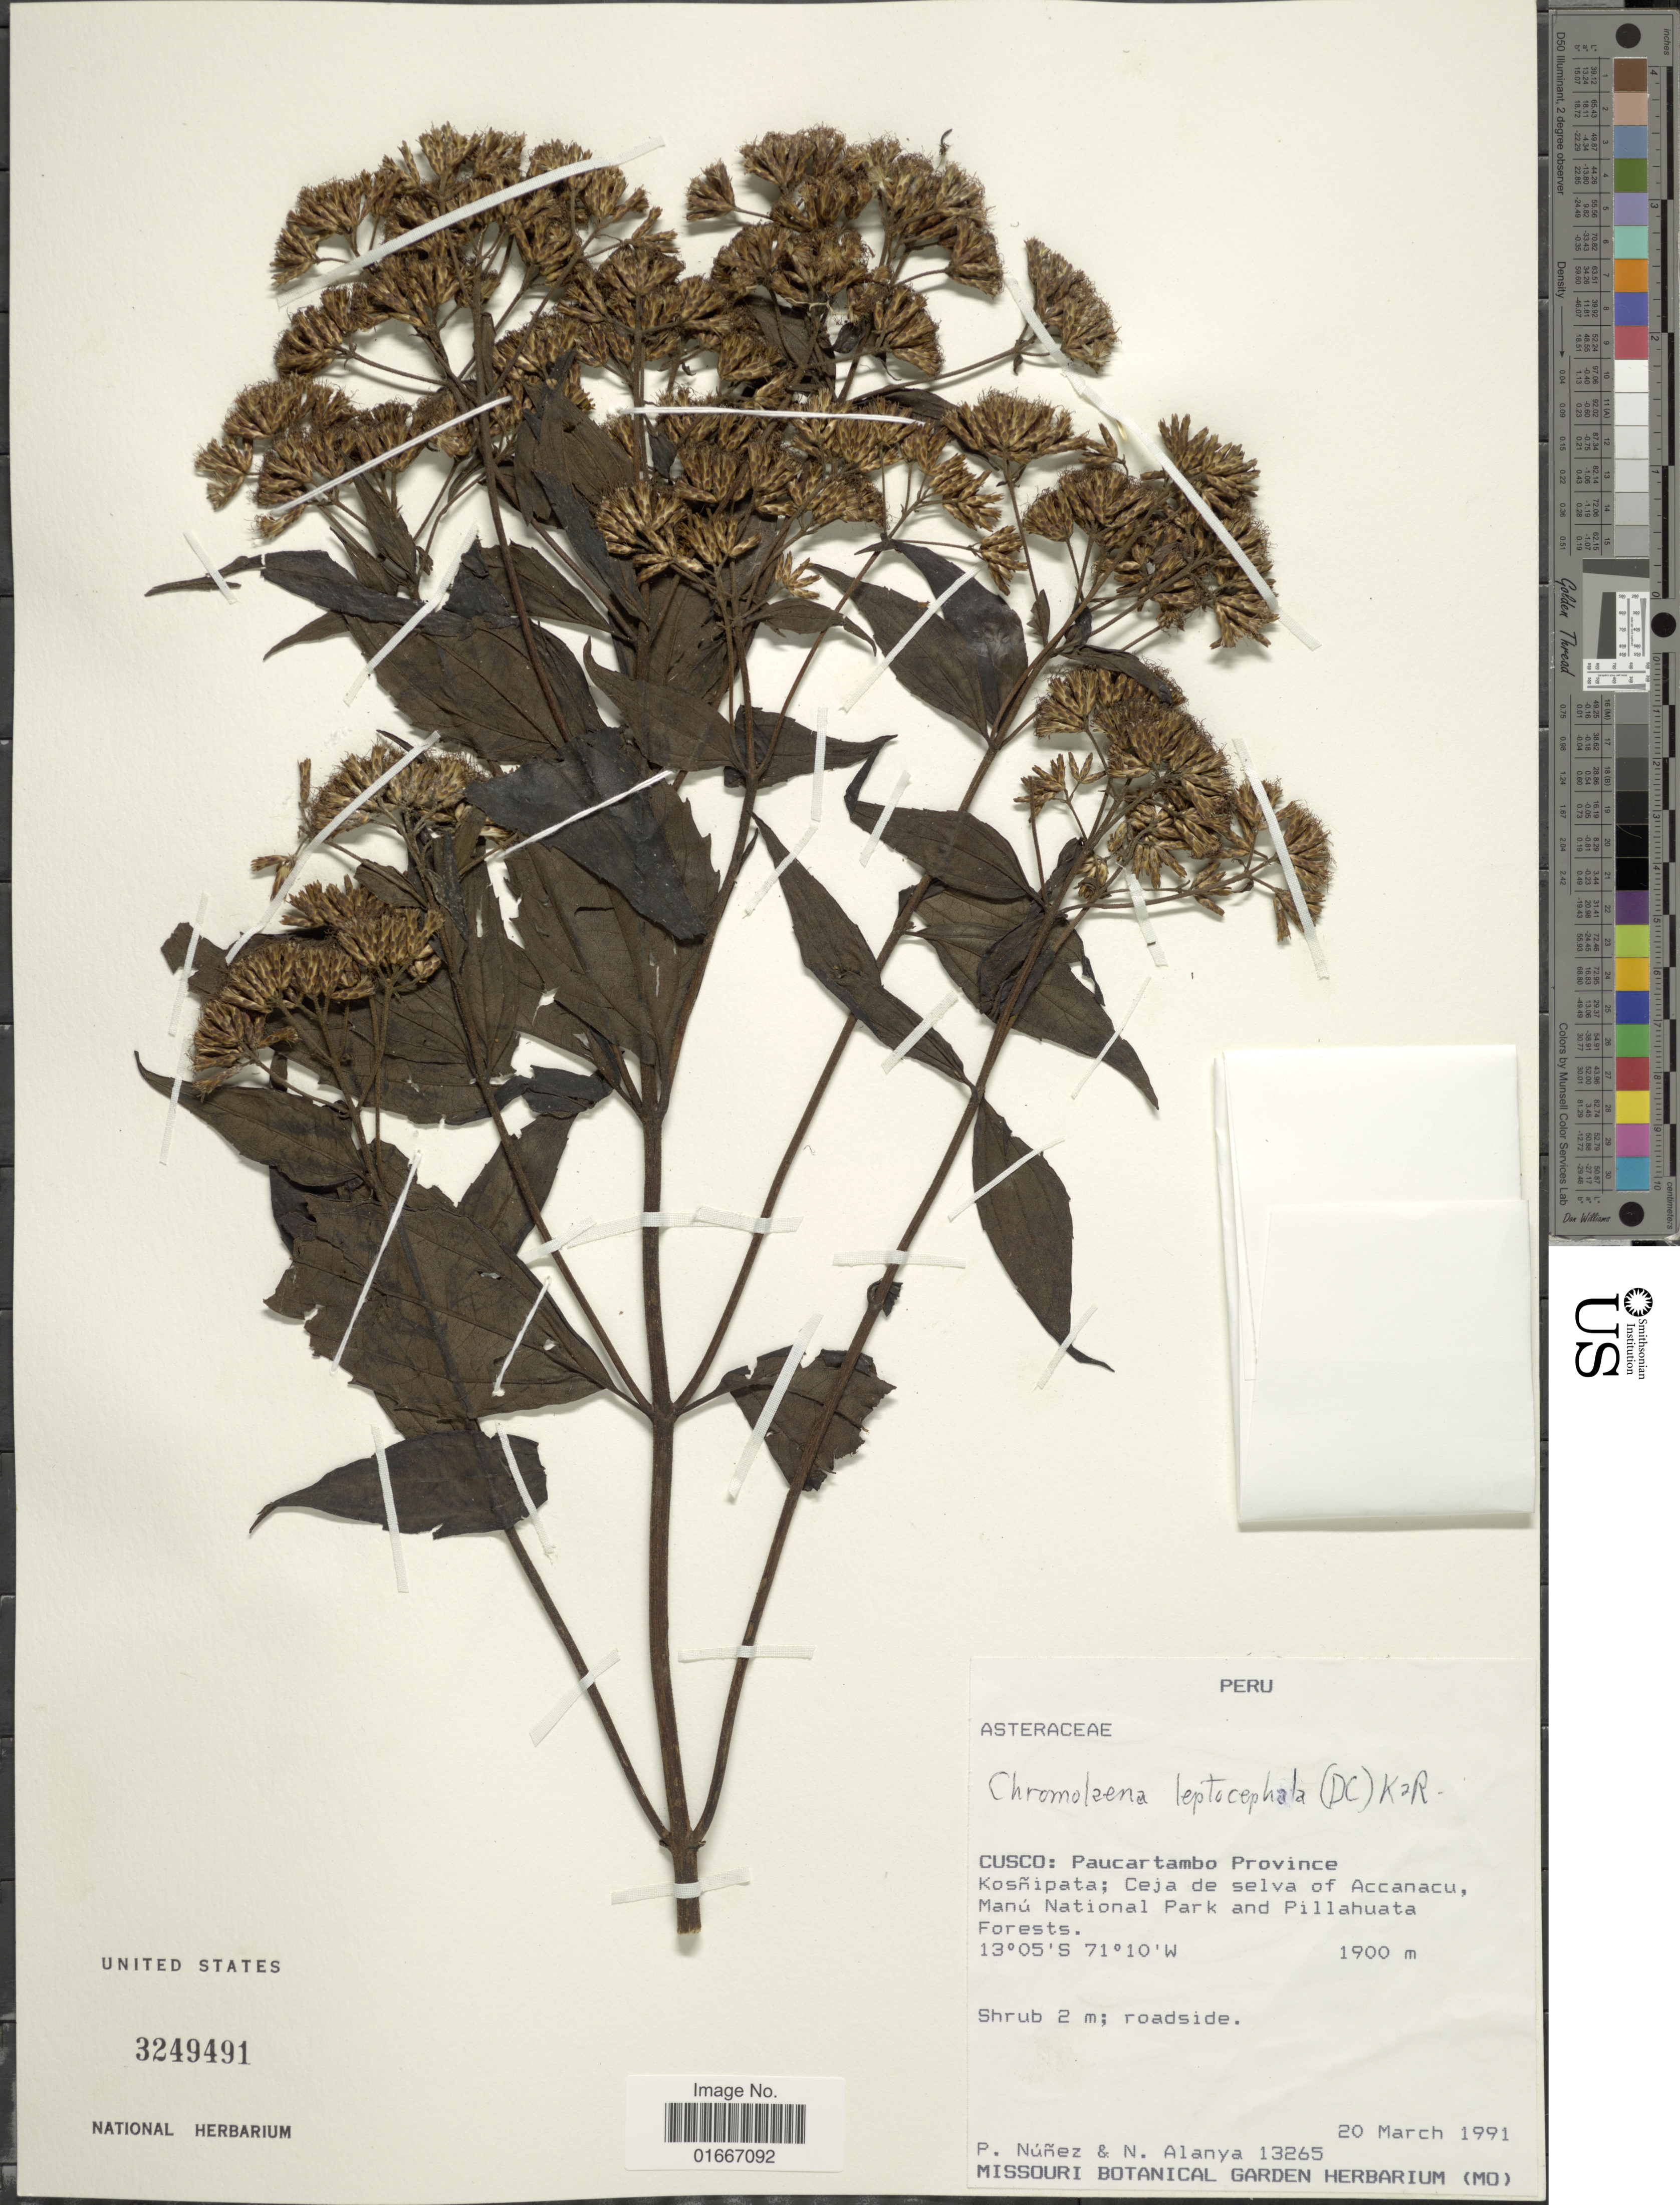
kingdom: Plantae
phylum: Tracheophyta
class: Magnoliopsida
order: Asterales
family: Asteraceae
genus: Chromolaena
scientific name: Chromolaena leptocephala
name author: (DC.) R.M. King & H. Rob.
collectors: P. Nuñez V. & N. Alanya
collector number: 13265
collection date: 1991-03-20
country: Peru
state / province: Cusco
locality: Peru. Cusco: Paucartambo Province. Kosñipata; Ceja de selva of Accanacu, Manu National Park and Pillahuata Forests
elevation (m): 1900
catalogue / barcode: US 3249491